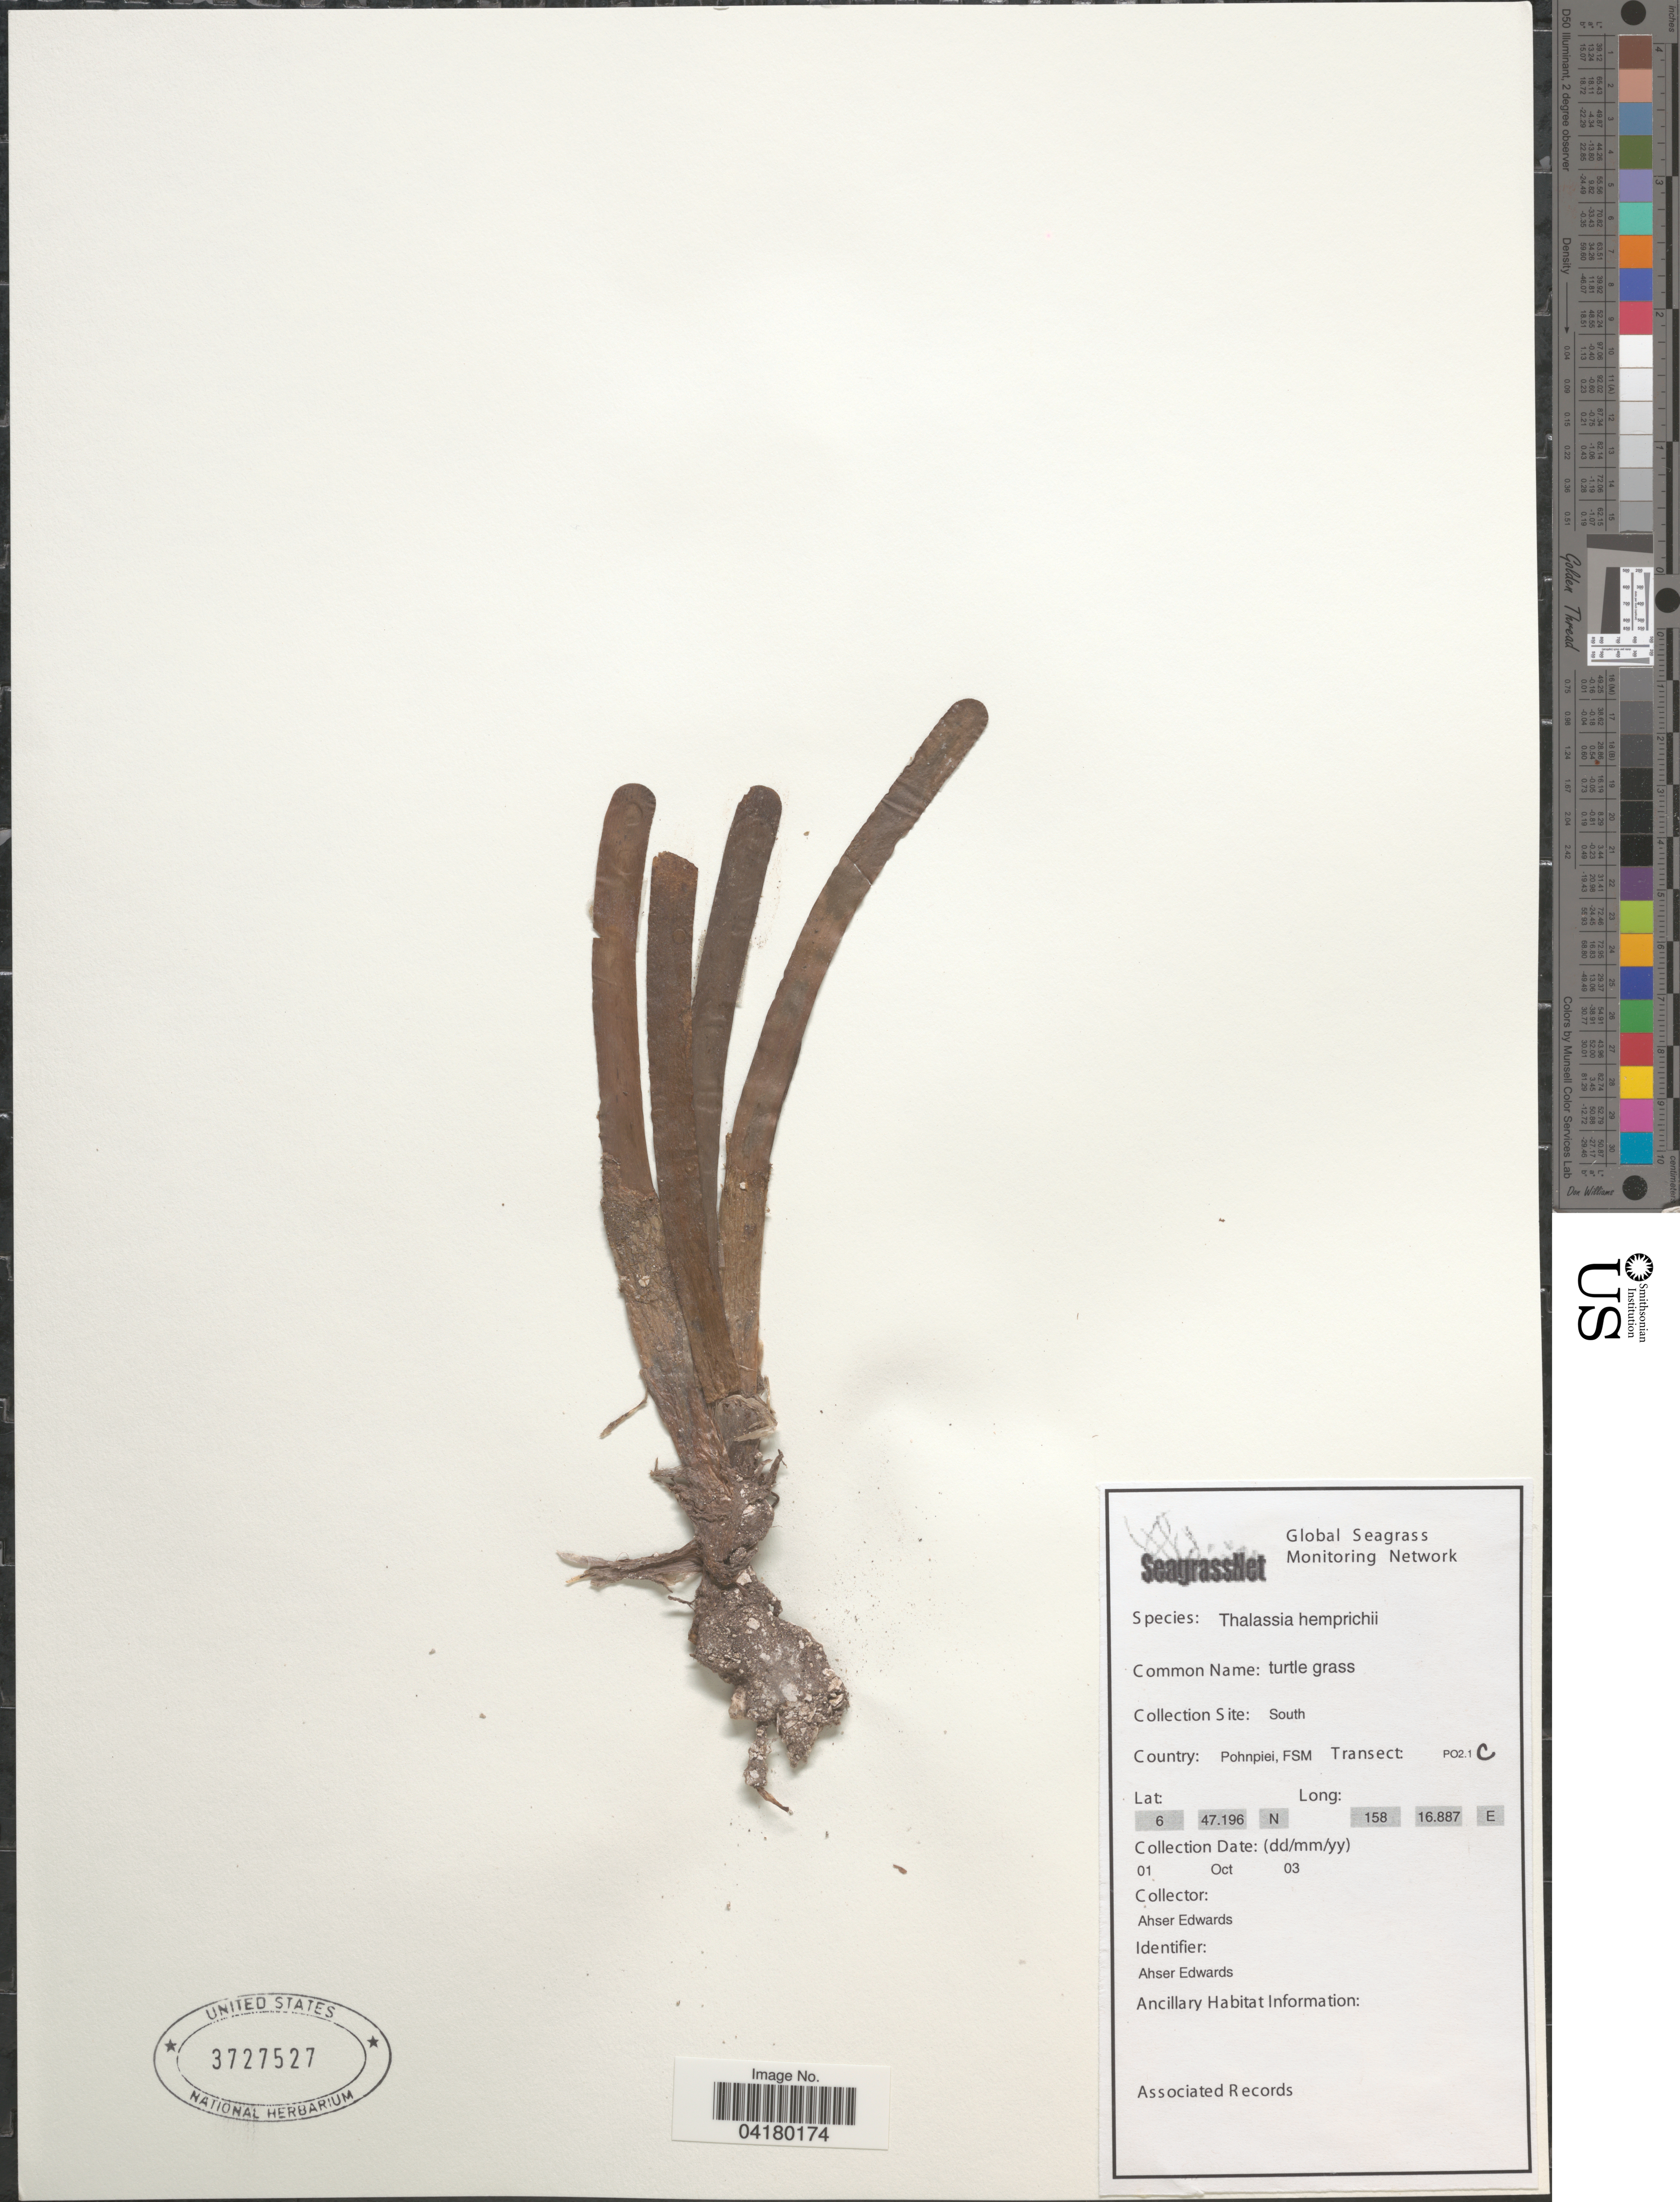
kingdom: Plantae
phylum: Tracheophyta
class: Liliopsida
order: Alismatales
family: Hydrocharitaceae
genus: Thalassia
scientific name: Thalassia hemprichii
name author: Asch.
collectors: A. Edwards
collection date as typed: Transcribed d/m/y: 1/10/3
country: Micronesia, Federated States of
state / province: Pohnpei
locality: Collection Site: South. Country: Pohnpiei, FSM. Transect: PO2.1C.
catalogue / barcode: US 3727527